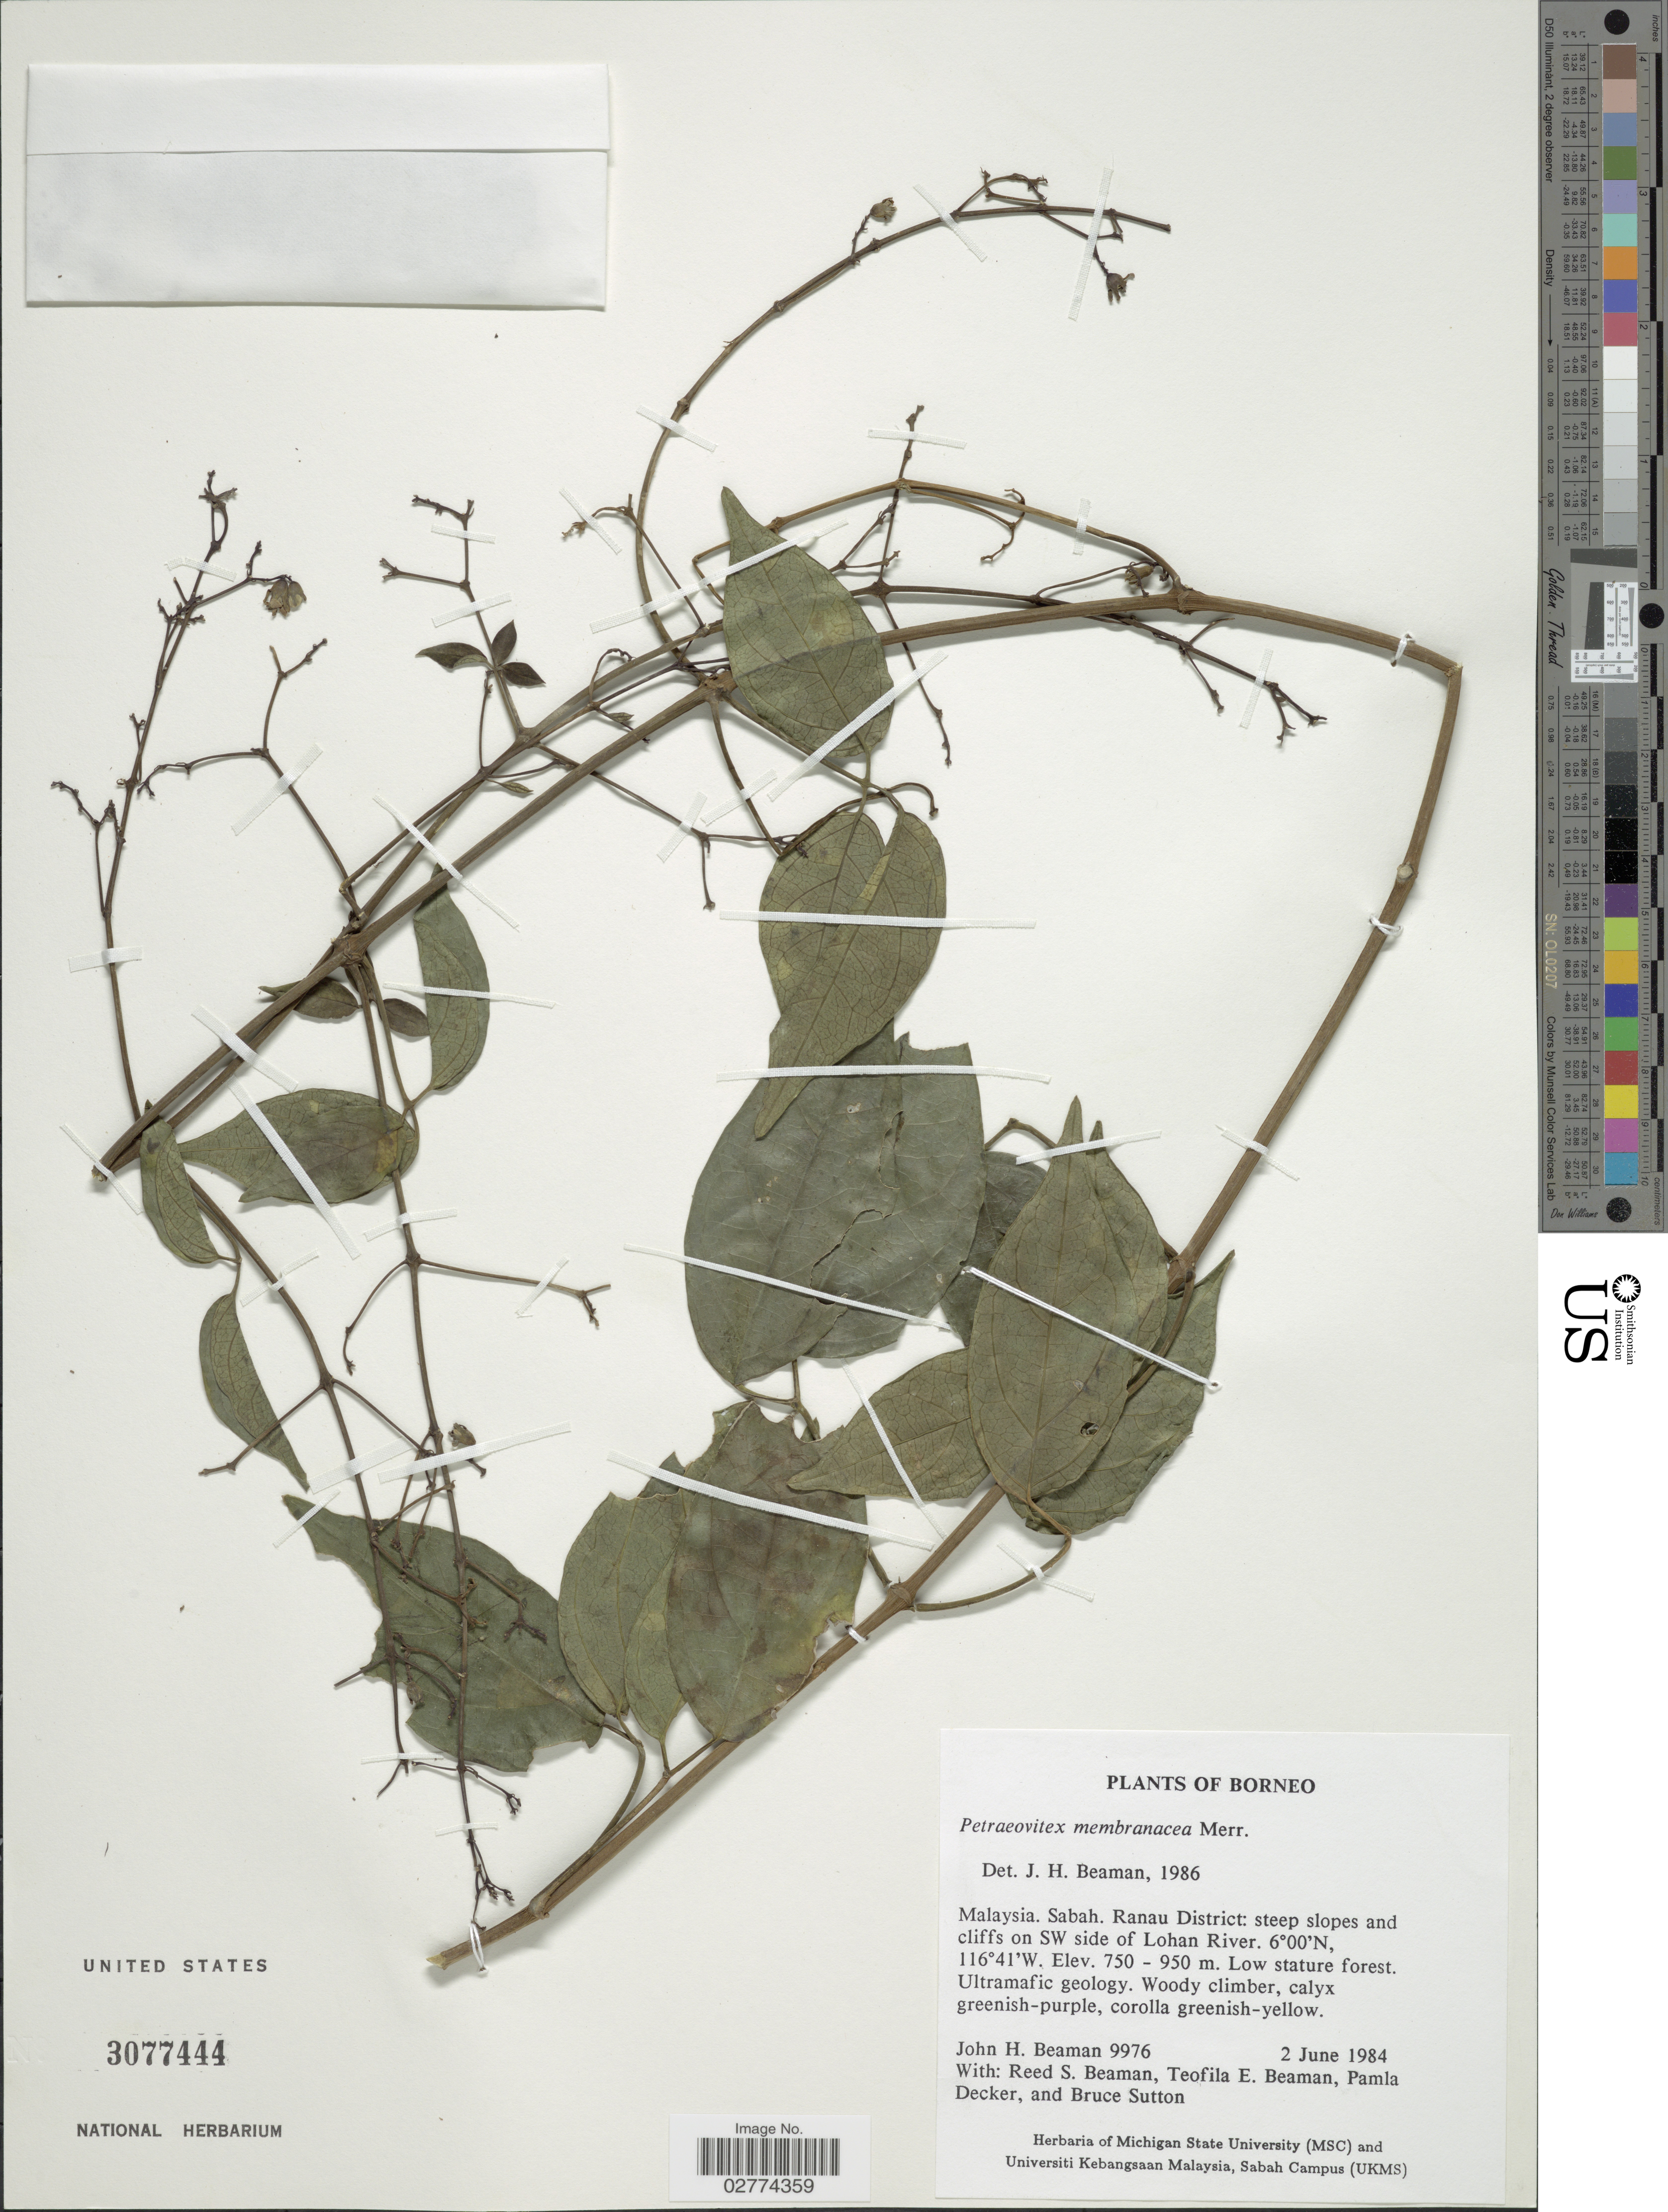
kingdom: Plantae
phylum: Tracheophyta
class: Magnoliopsida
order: Lamiales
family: Lamiaceae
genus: Petraeovitex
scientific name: Petraeovitex membranacea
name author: Merr.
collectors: J. H. Beaman, R. S. Beaman, T. E. Beaman, P. Decker & B. Sutton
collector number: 9976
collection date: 1984-06-02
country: Malaysia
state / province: Sabah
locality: Ranau District: steep slopes and cliffs on SW side of Lohan River.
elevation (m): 750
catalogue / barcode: US 3077444